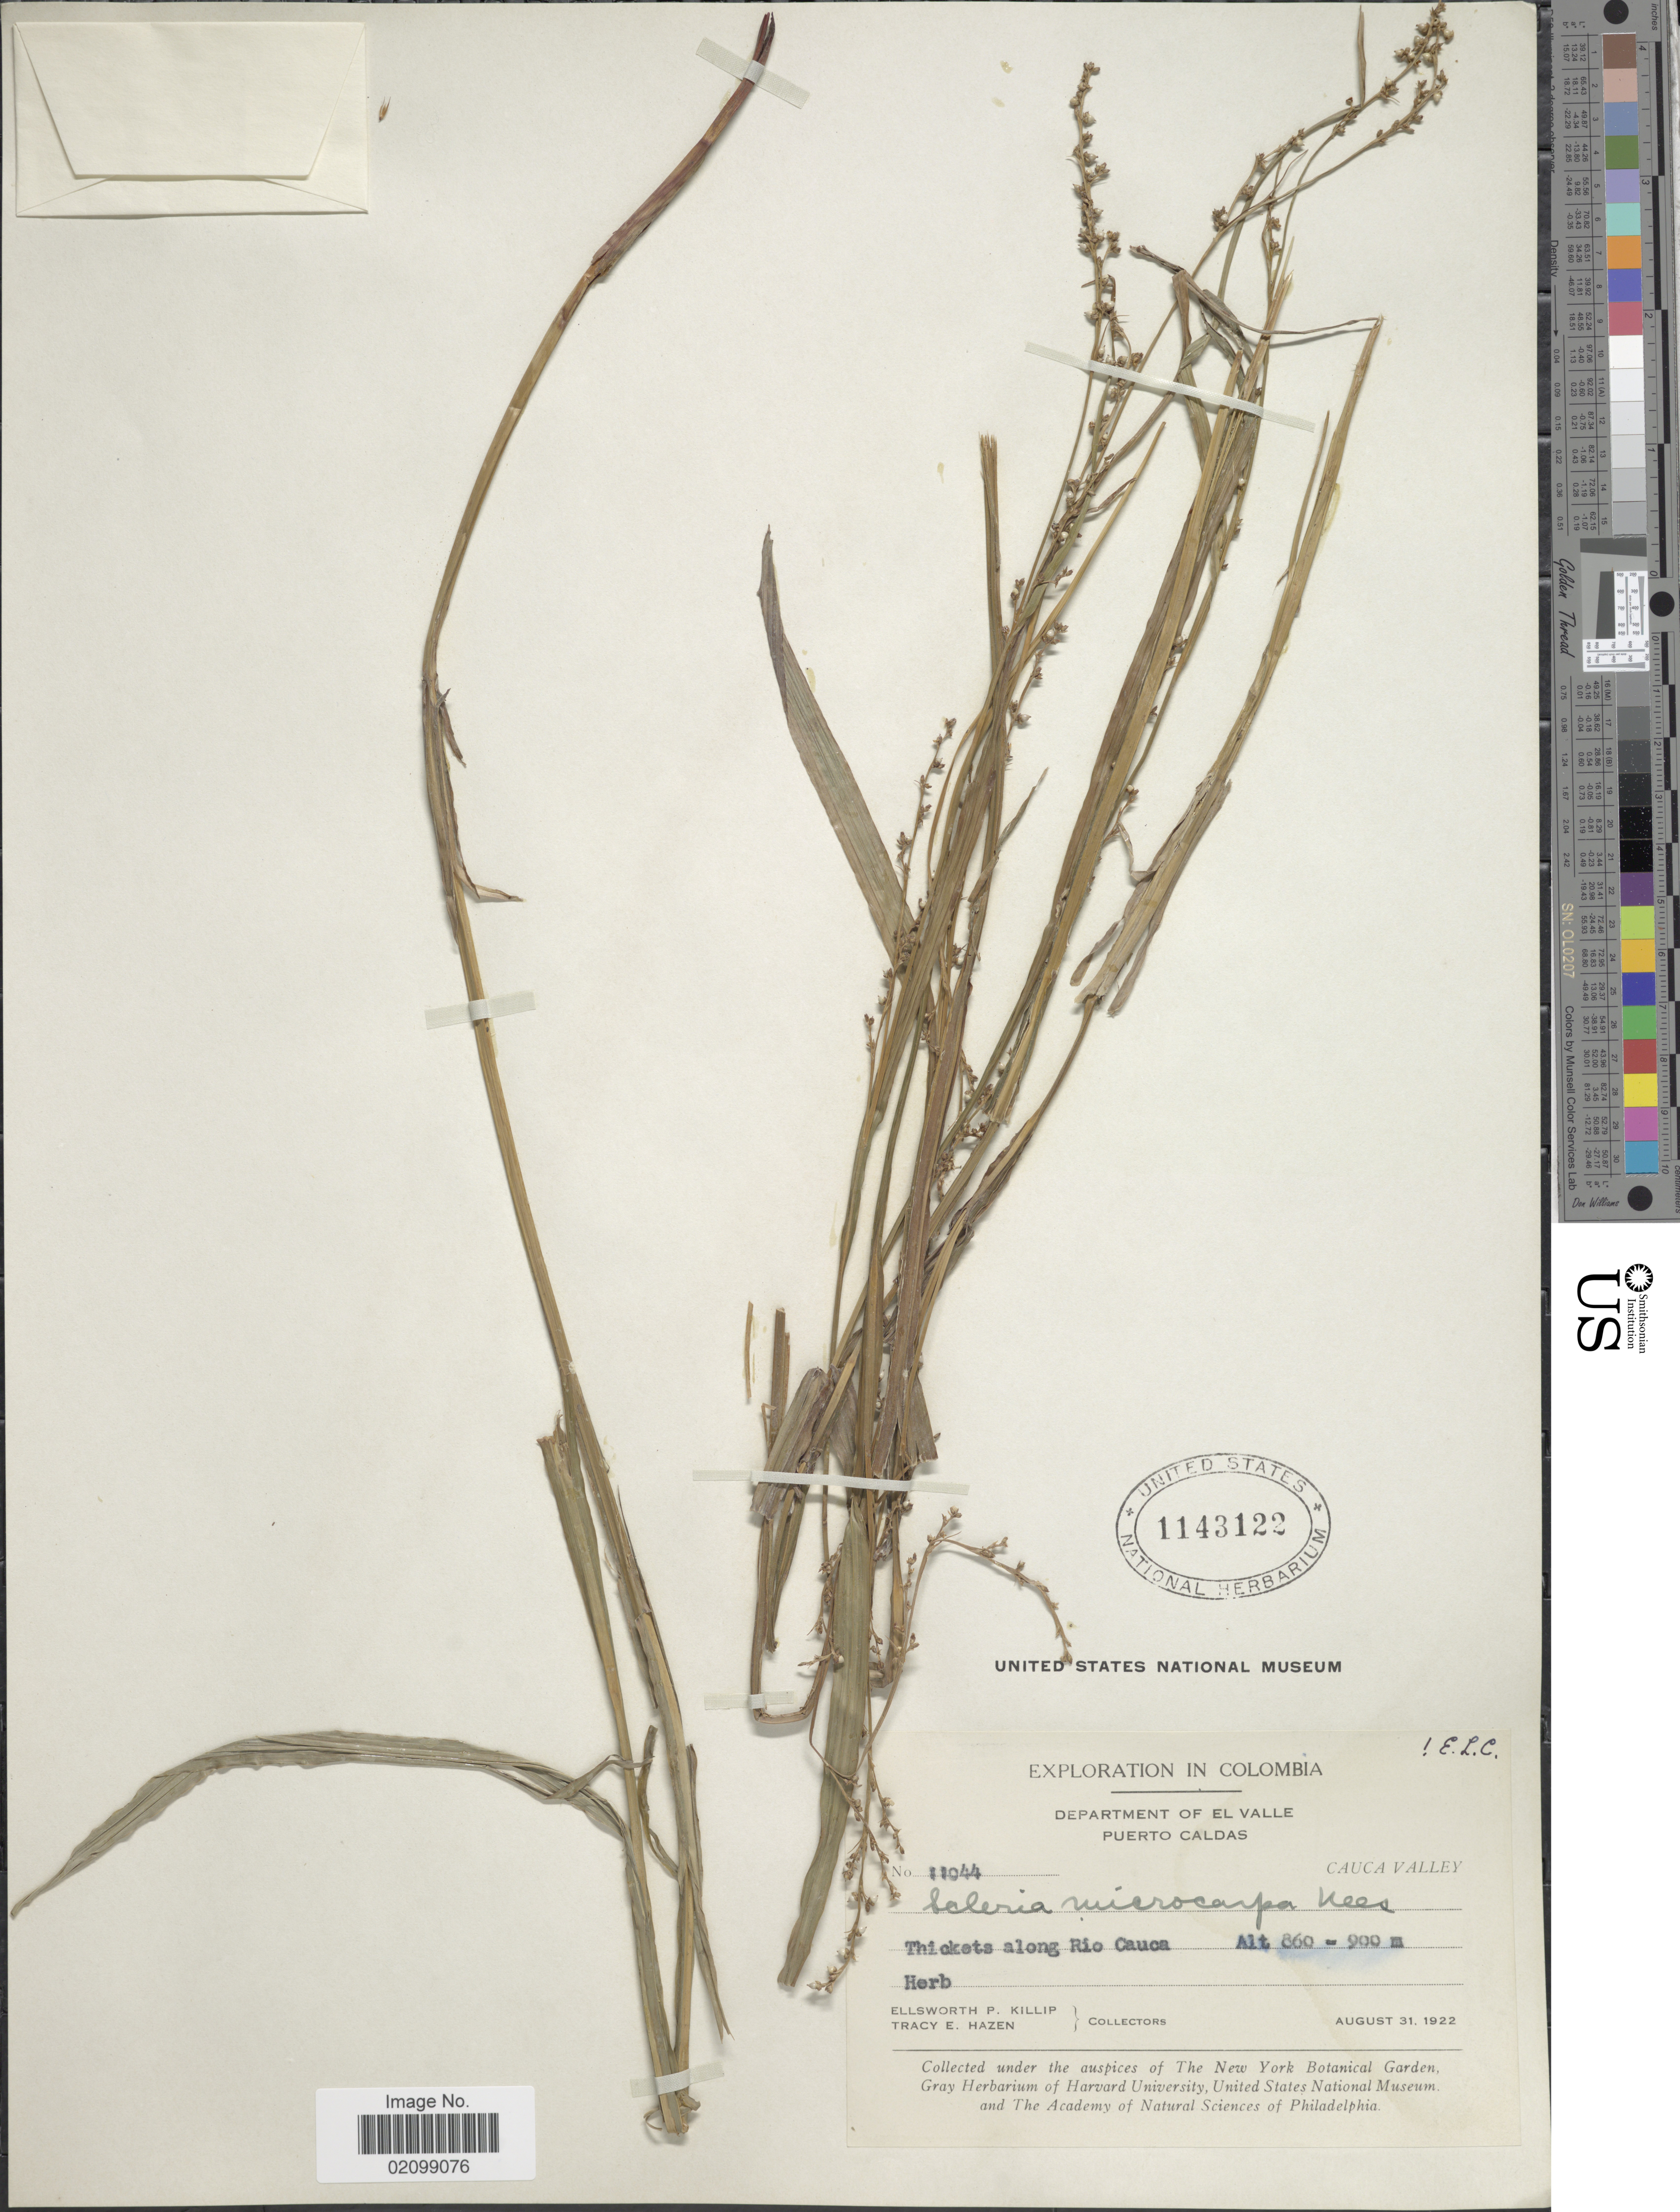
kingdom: Plantae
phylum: Tracheophyta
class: Liliopsida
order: Poales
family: Cyperaceae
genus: Scleria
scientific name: Scleria microcarpa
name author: Nees ex Kunth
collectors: E. P. Killip & T. E. Hazen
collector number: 11044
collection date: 1922-08-31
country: Colombia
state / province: Valle del Cauca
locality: Department of El Valle, Puerto Caldas, Cauca Valley. Thickets along Rio Cauca.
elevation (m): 860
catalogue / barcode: US 1143122